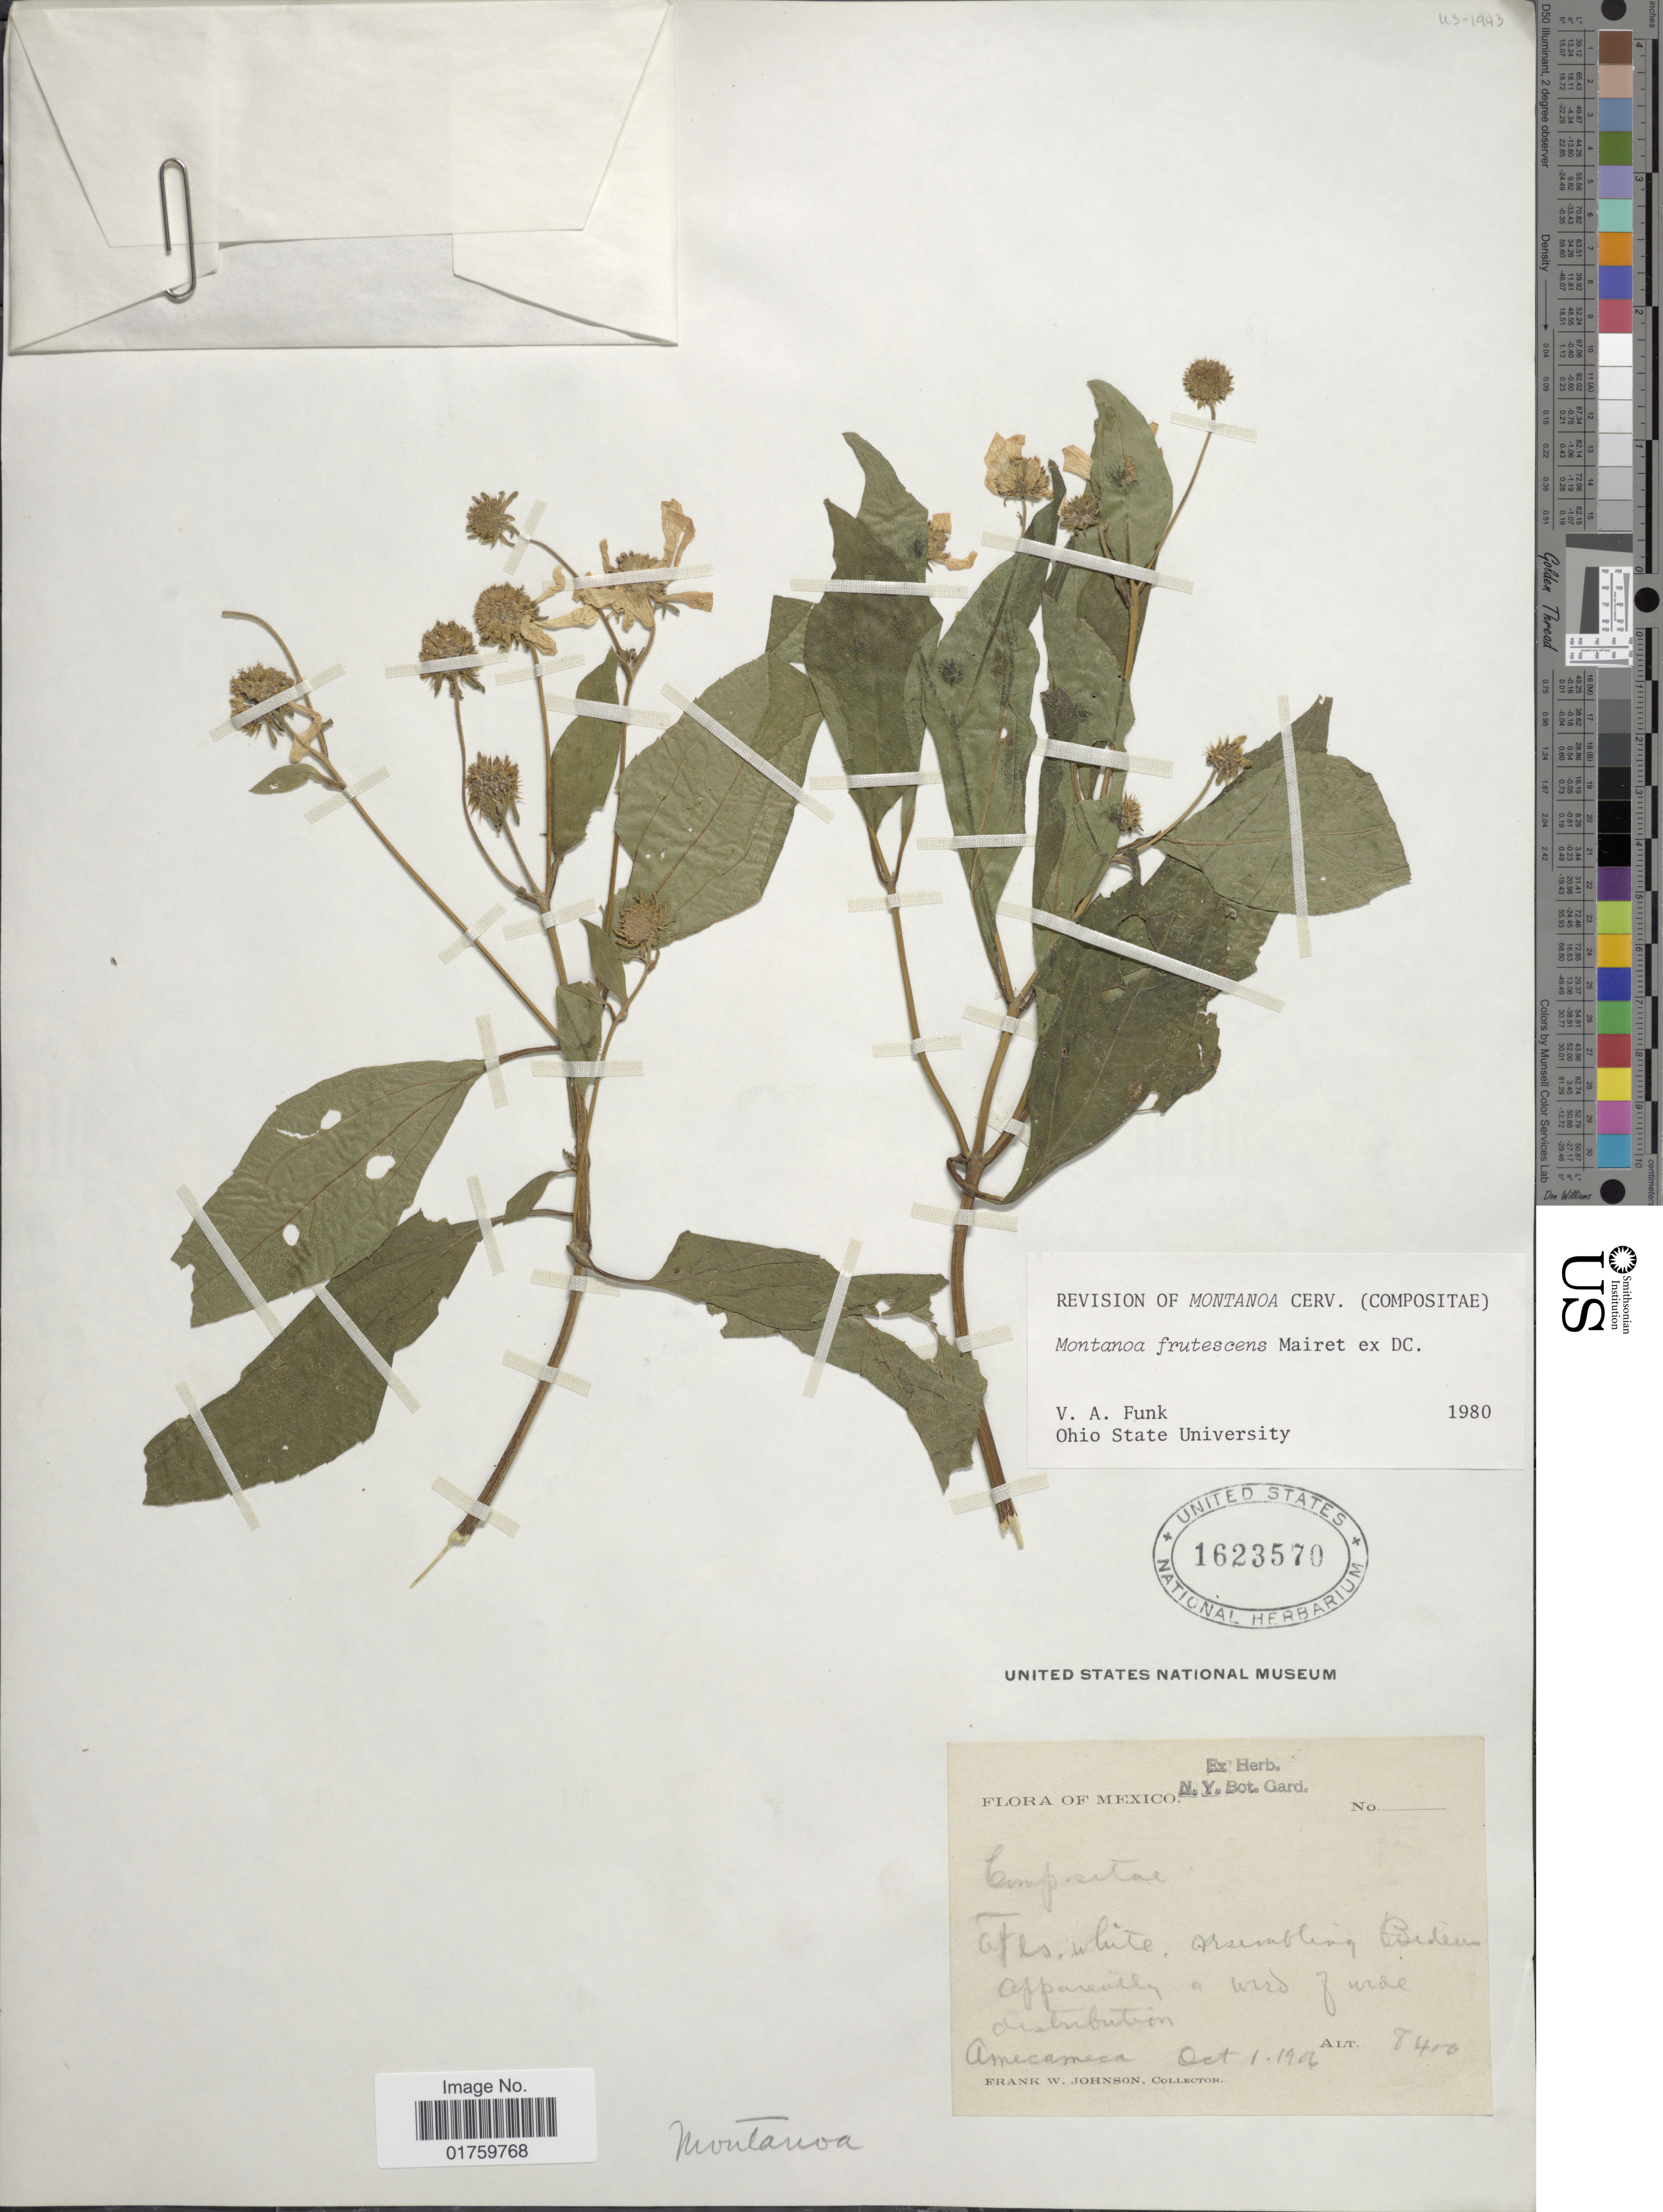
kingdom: Plantae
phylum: Tracheophyta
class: Magnoliopsida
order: Asterales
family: Asteraceae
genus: Montanoa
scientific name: Montanoa frutescens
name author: Mairet ex DC.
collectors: F. W. Johnson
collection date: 1906-10-01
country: Mexico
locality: Amecameca.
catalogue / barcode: US 1623570